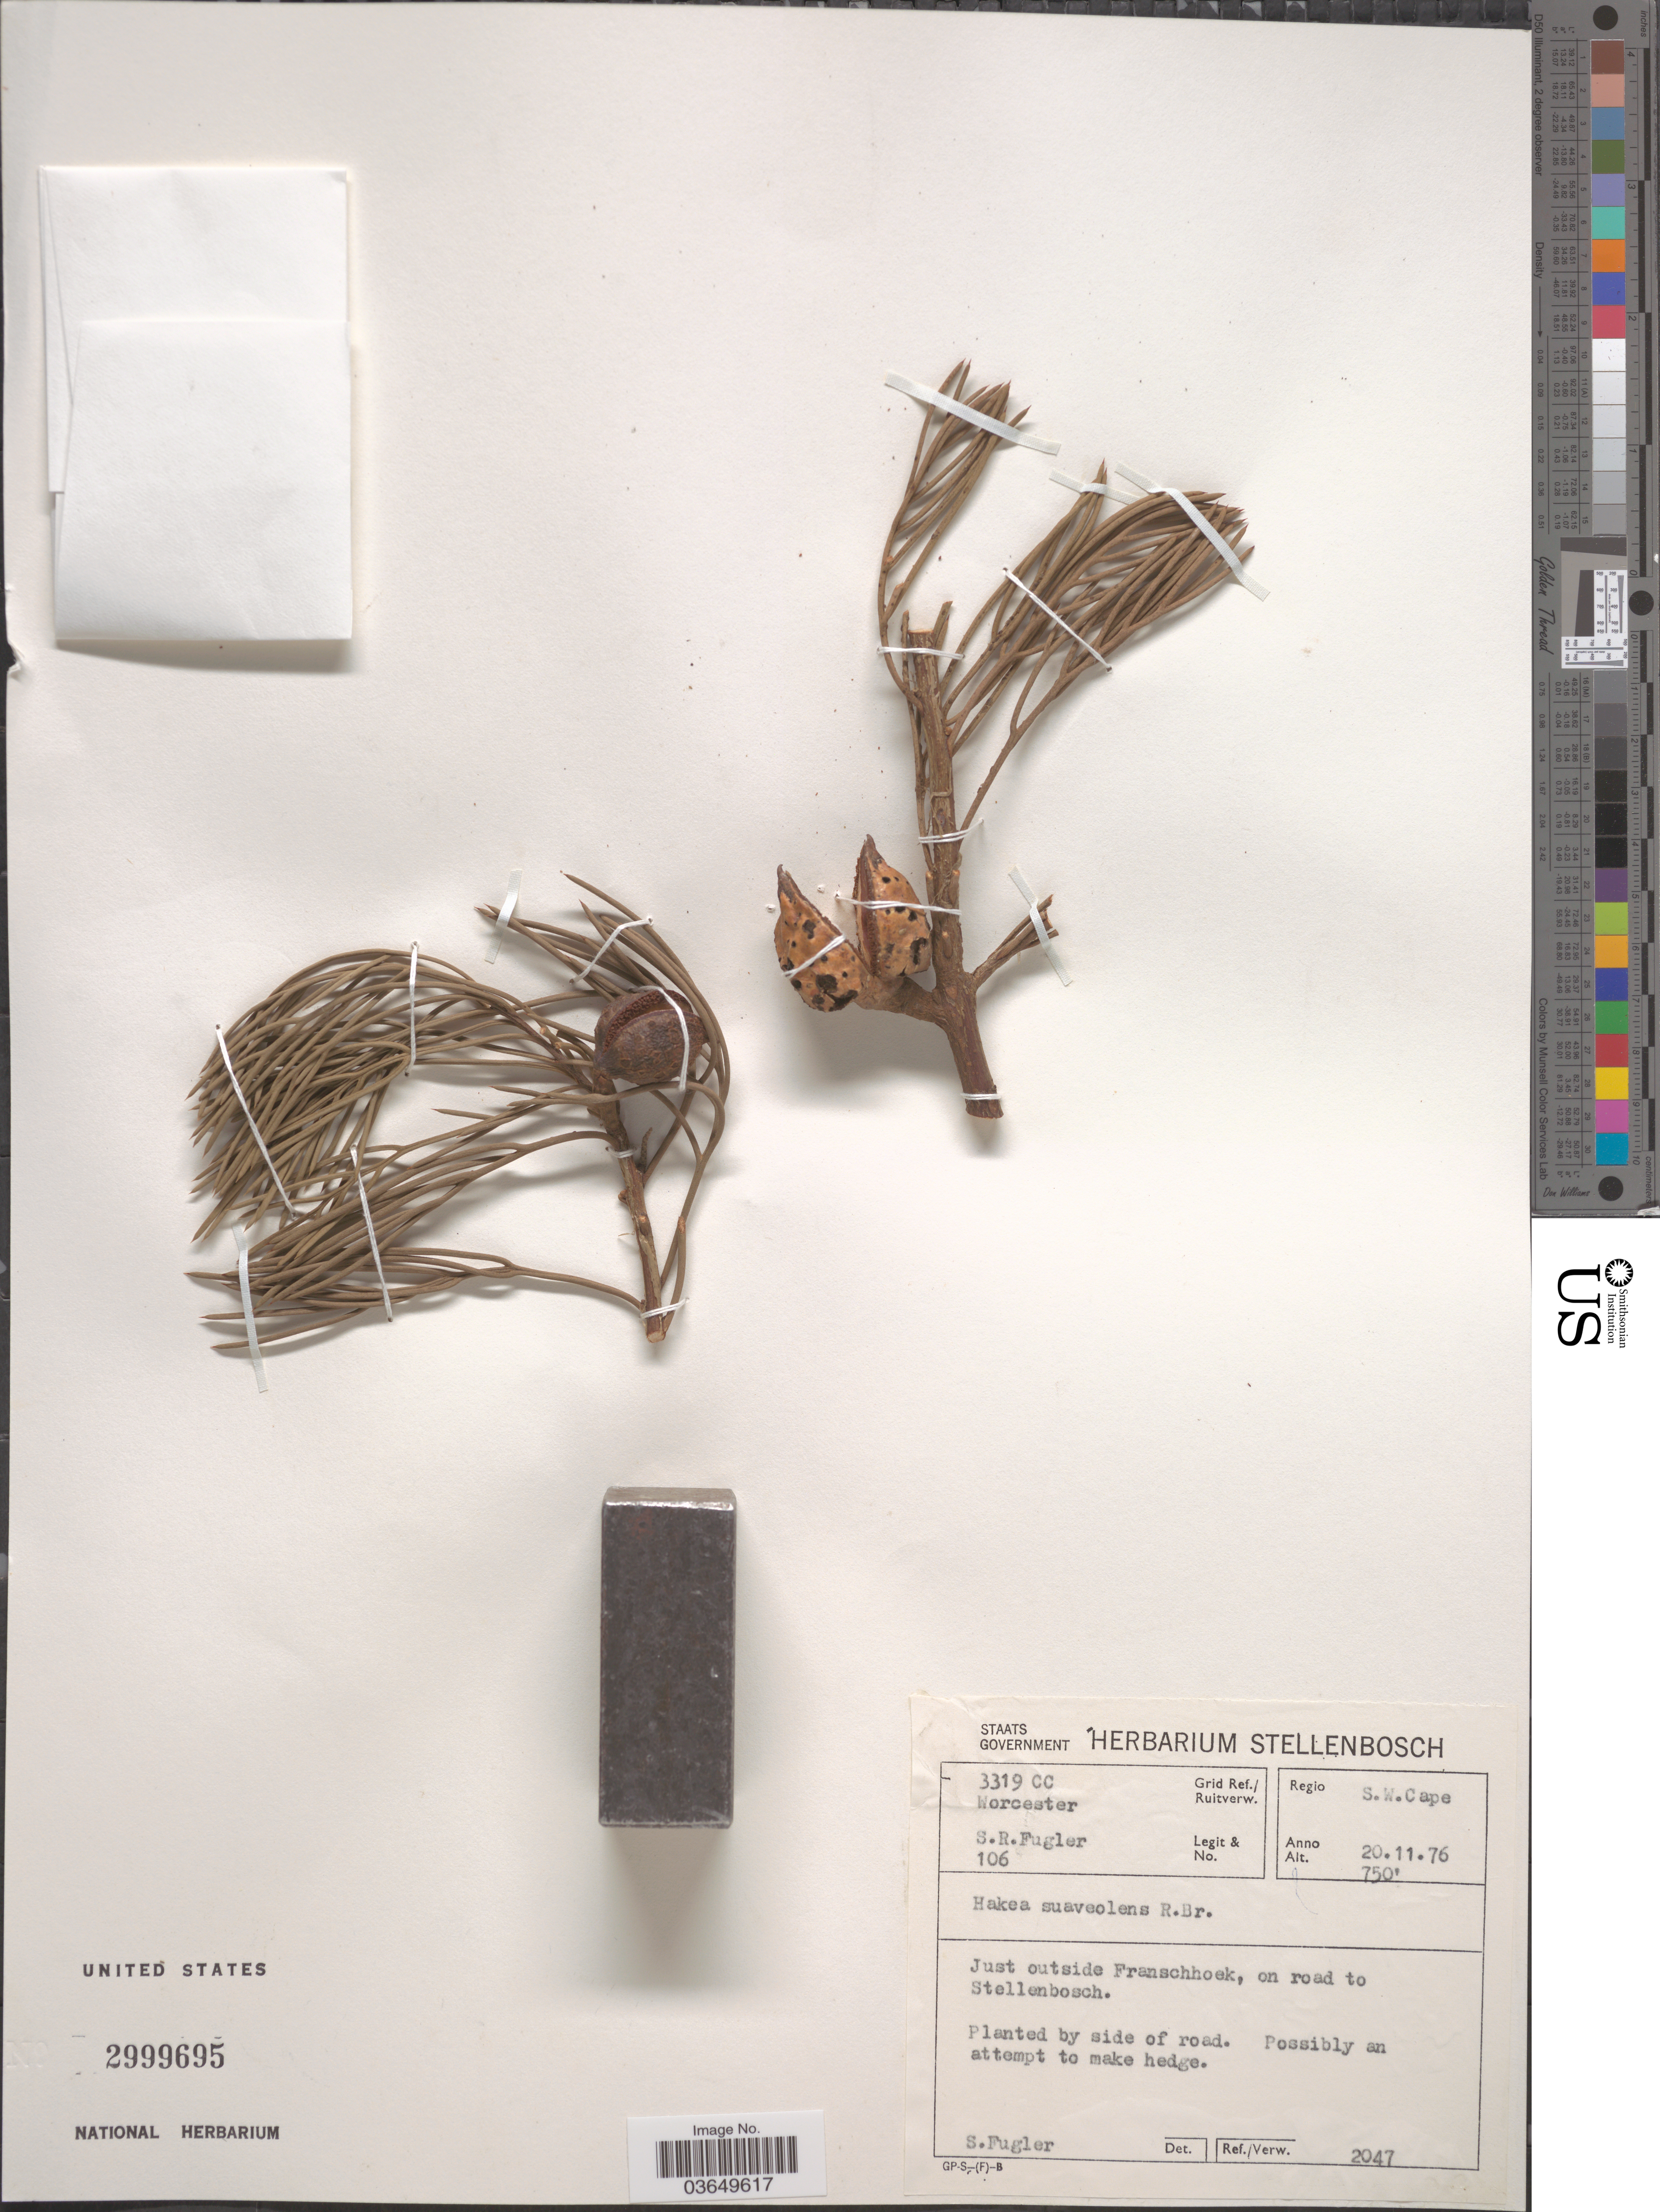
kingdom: Plantae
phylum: Tracheophyta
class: Magnoliopsida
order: Proteales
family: Proteaceae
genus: Hakea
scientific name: Hakea suaveolens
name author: R. Br.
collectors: S. Fugler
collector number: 106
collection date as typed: Transcribed d/m/y: 20/11/76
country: South Africa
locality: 3319 CC Worcester Grid Ref./ Ruitverw. Regio S. W. Cape. Just outside Franschhoek, on road to Stellenbosch.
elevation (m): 229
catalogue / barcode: US 2999695